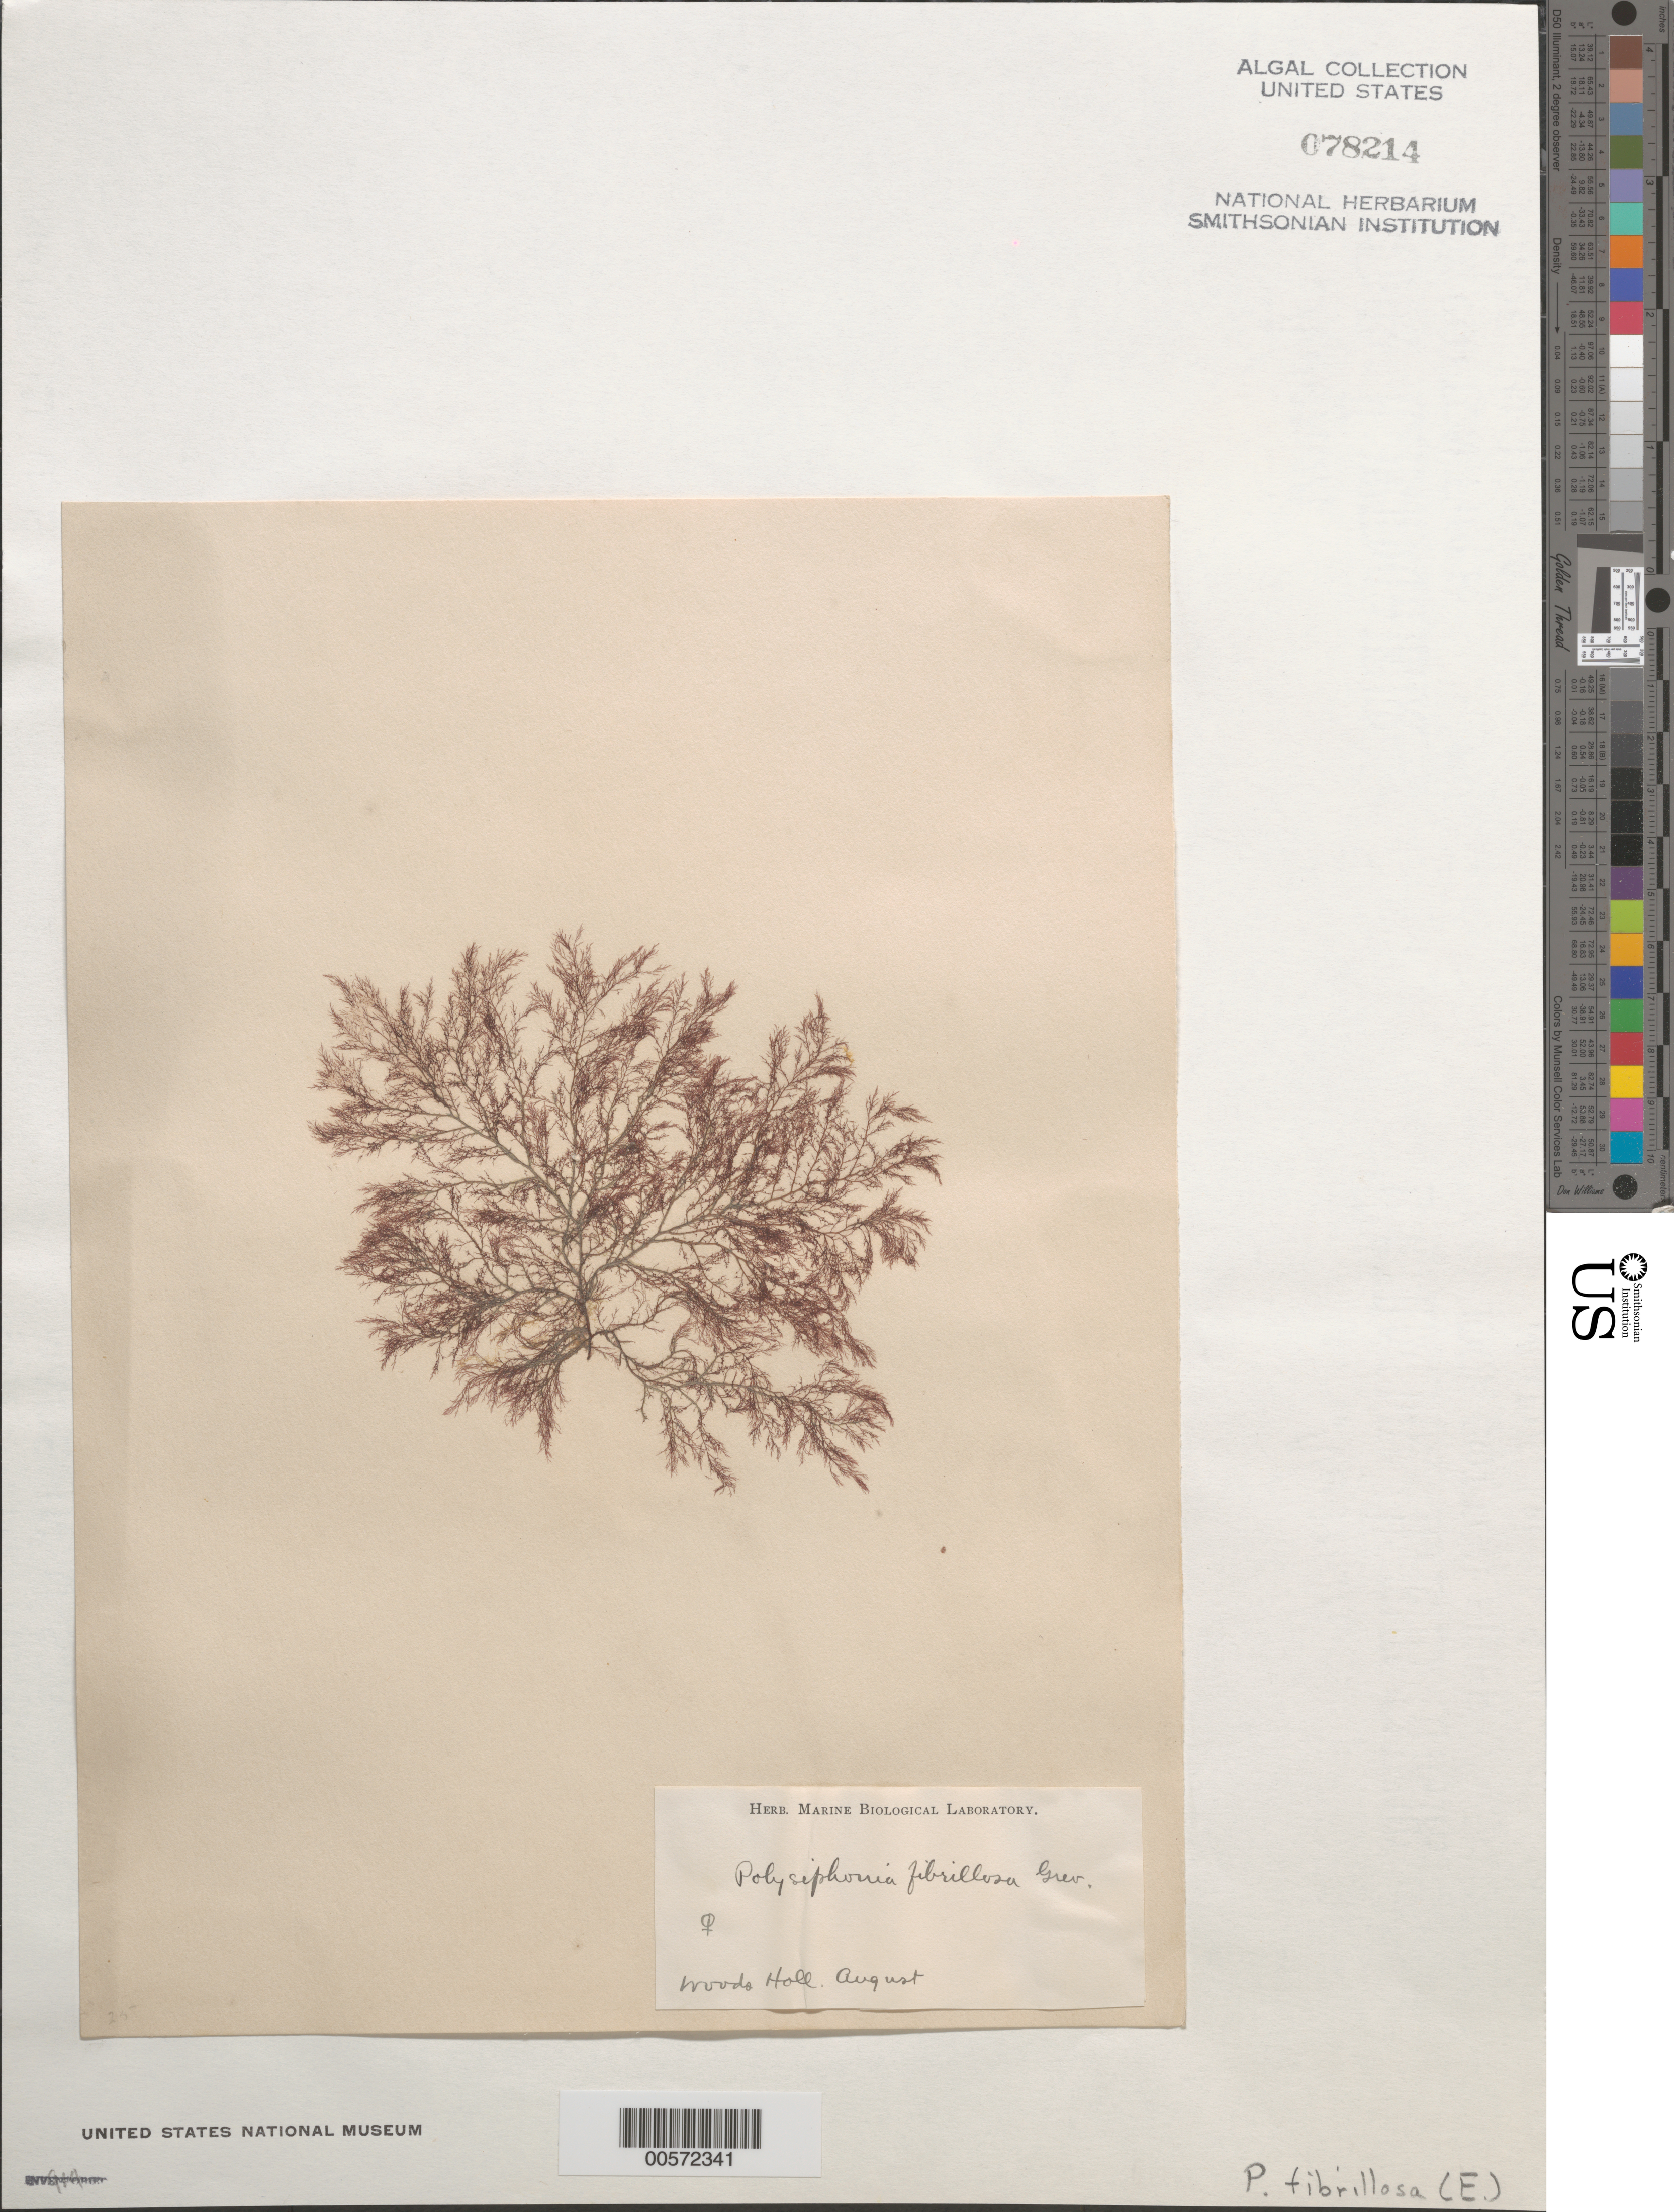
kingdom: Plantae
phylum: Rhodophyta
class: Florideophyceae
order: Ceramiales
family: Rhodomelaceae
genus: Leptosiphonia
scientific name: Leptosiphonia fibrillosa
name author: (C. Agardh) Savoie & G.W. Saunders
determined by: Algae name updating Project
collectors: Marine Biological Lab (Herb.)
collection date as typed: Aug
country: United States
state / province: Massachusetts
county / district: Barnstable County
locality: Woods Hole (Woods Holl)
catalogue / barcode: US 78214